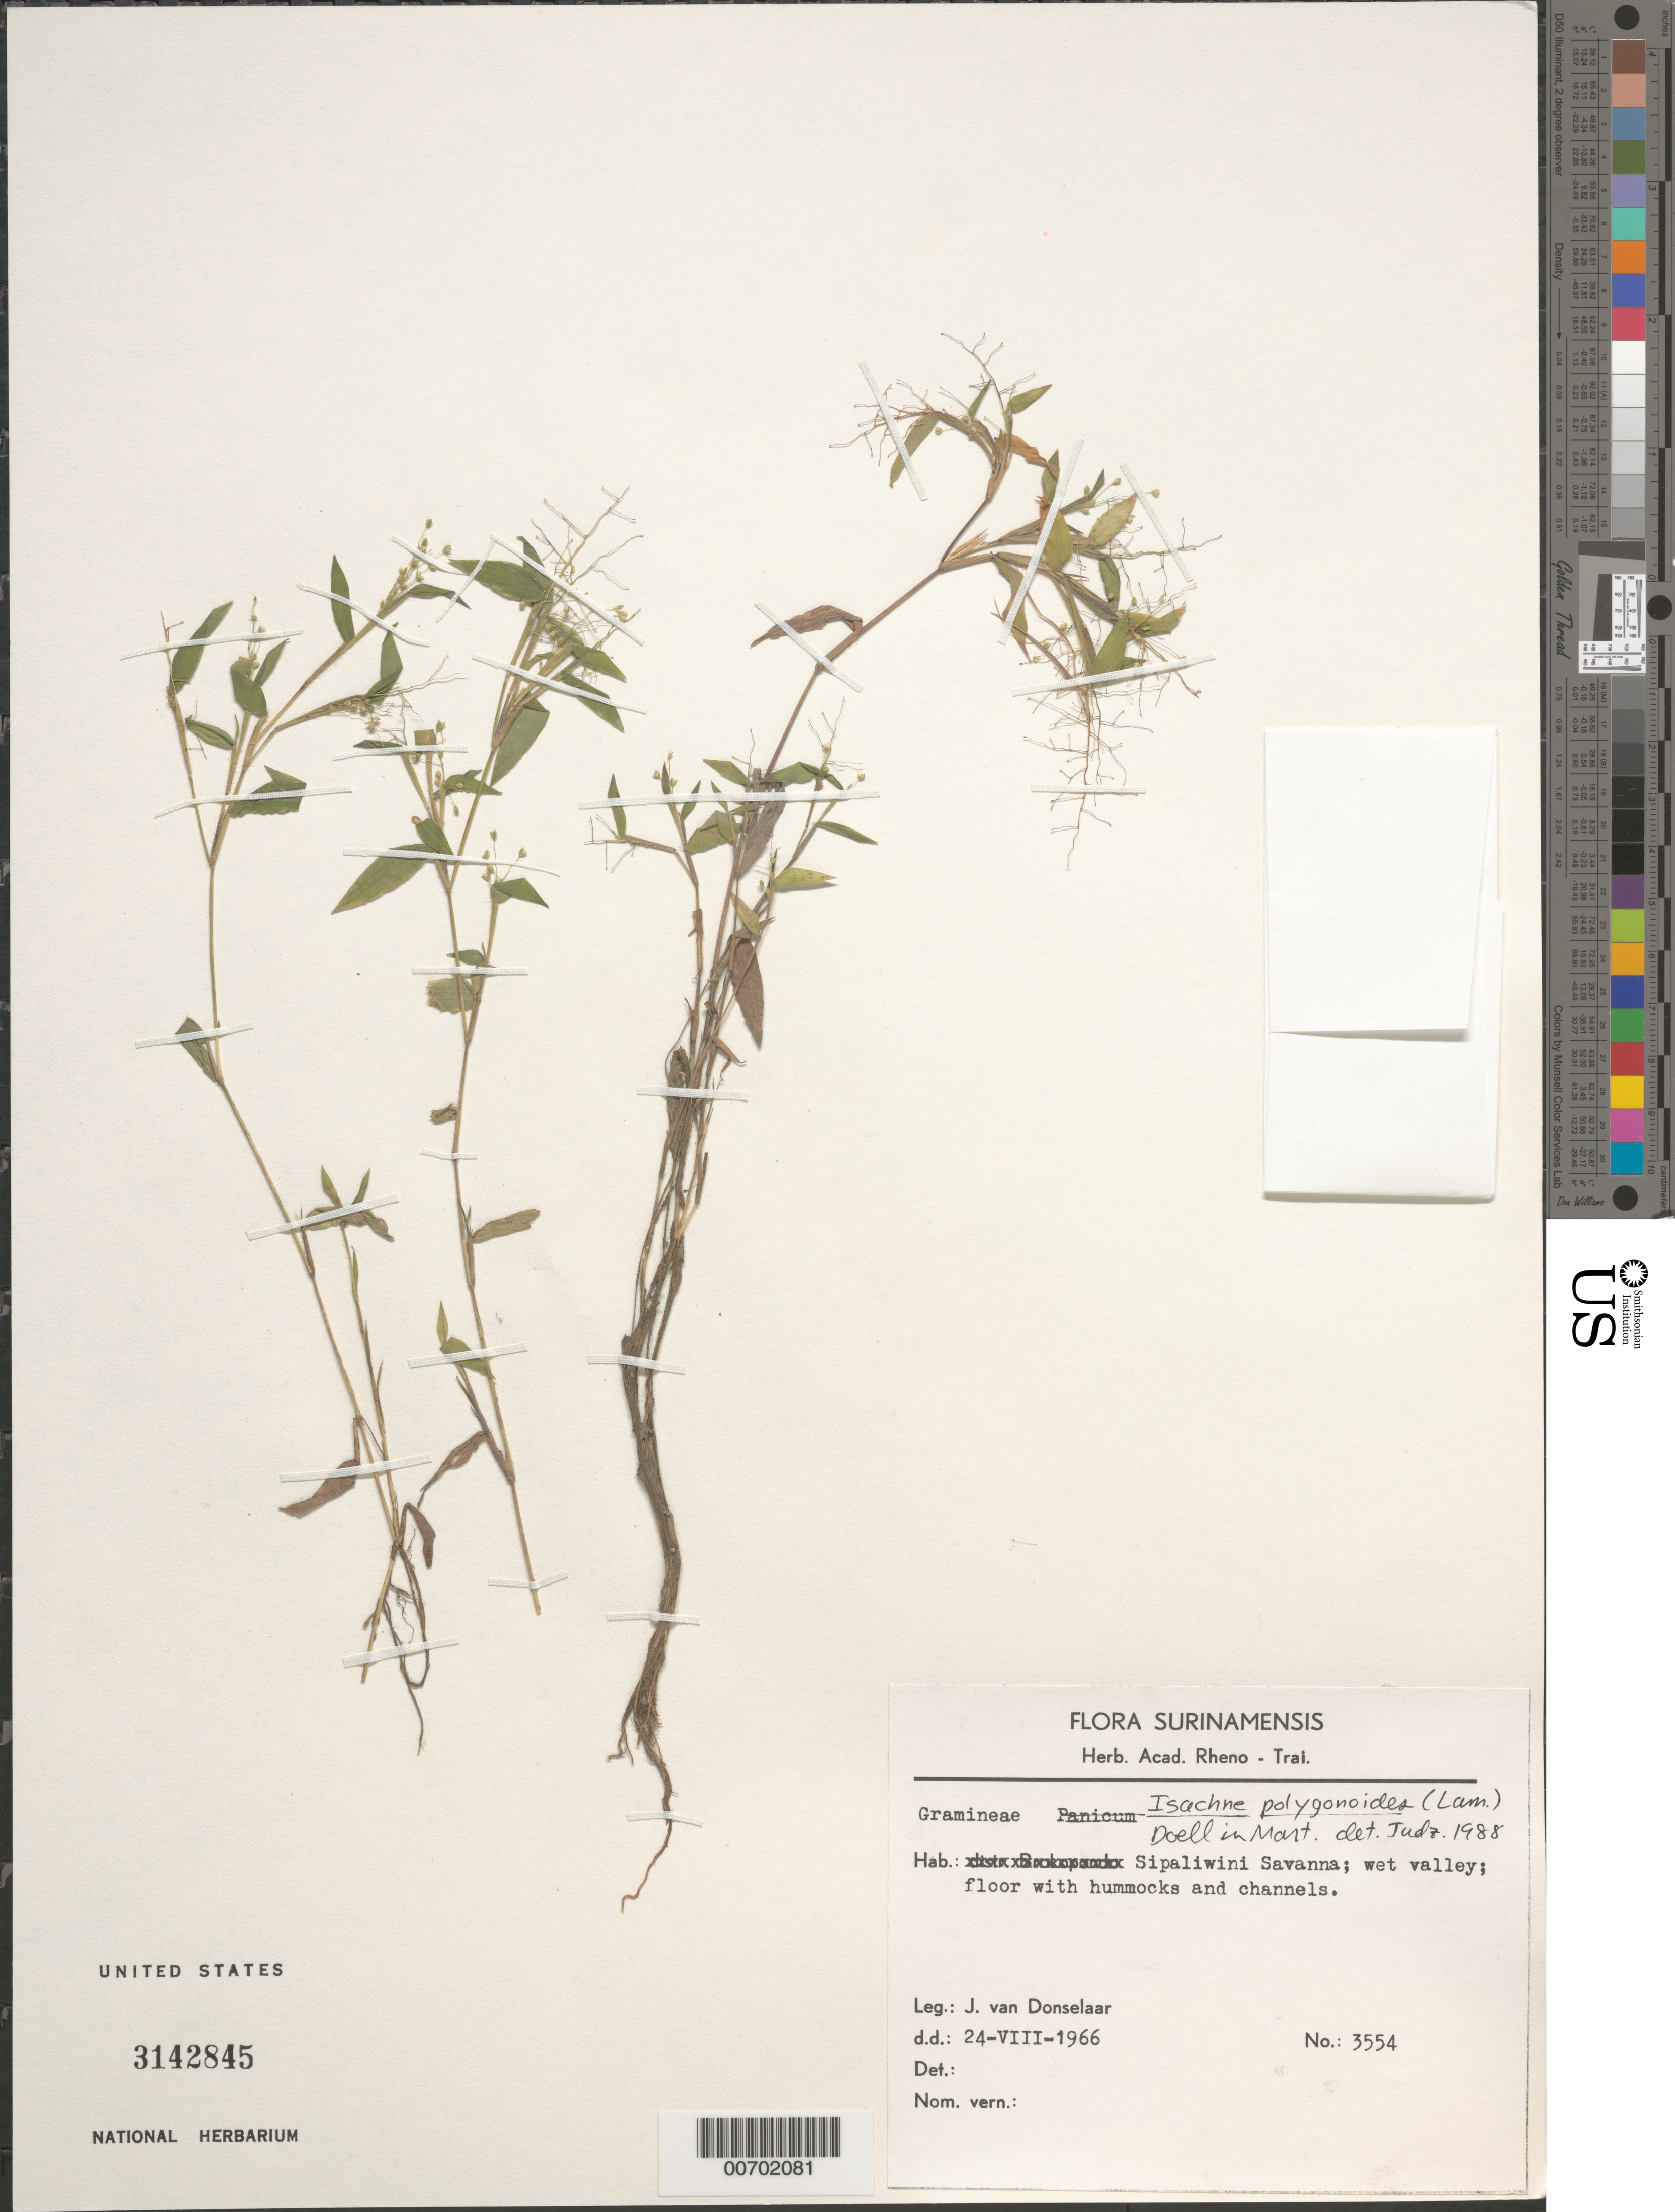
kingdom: Plantae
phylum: Tracheophyta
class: Liliopsida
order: Poales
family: Poaceae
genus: Isachne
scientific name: Isachne polygonoides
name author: (Lam.) Döll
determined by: Judziewicz, E. J.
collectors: J. Donselaar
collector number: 3554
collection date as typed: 24-Aug-66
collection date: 1966-08-24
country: Suriname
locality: Sipaliwini Savanna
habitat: Savanna, wet valley; floor w/hummocks and channels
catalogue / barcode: US 3142845